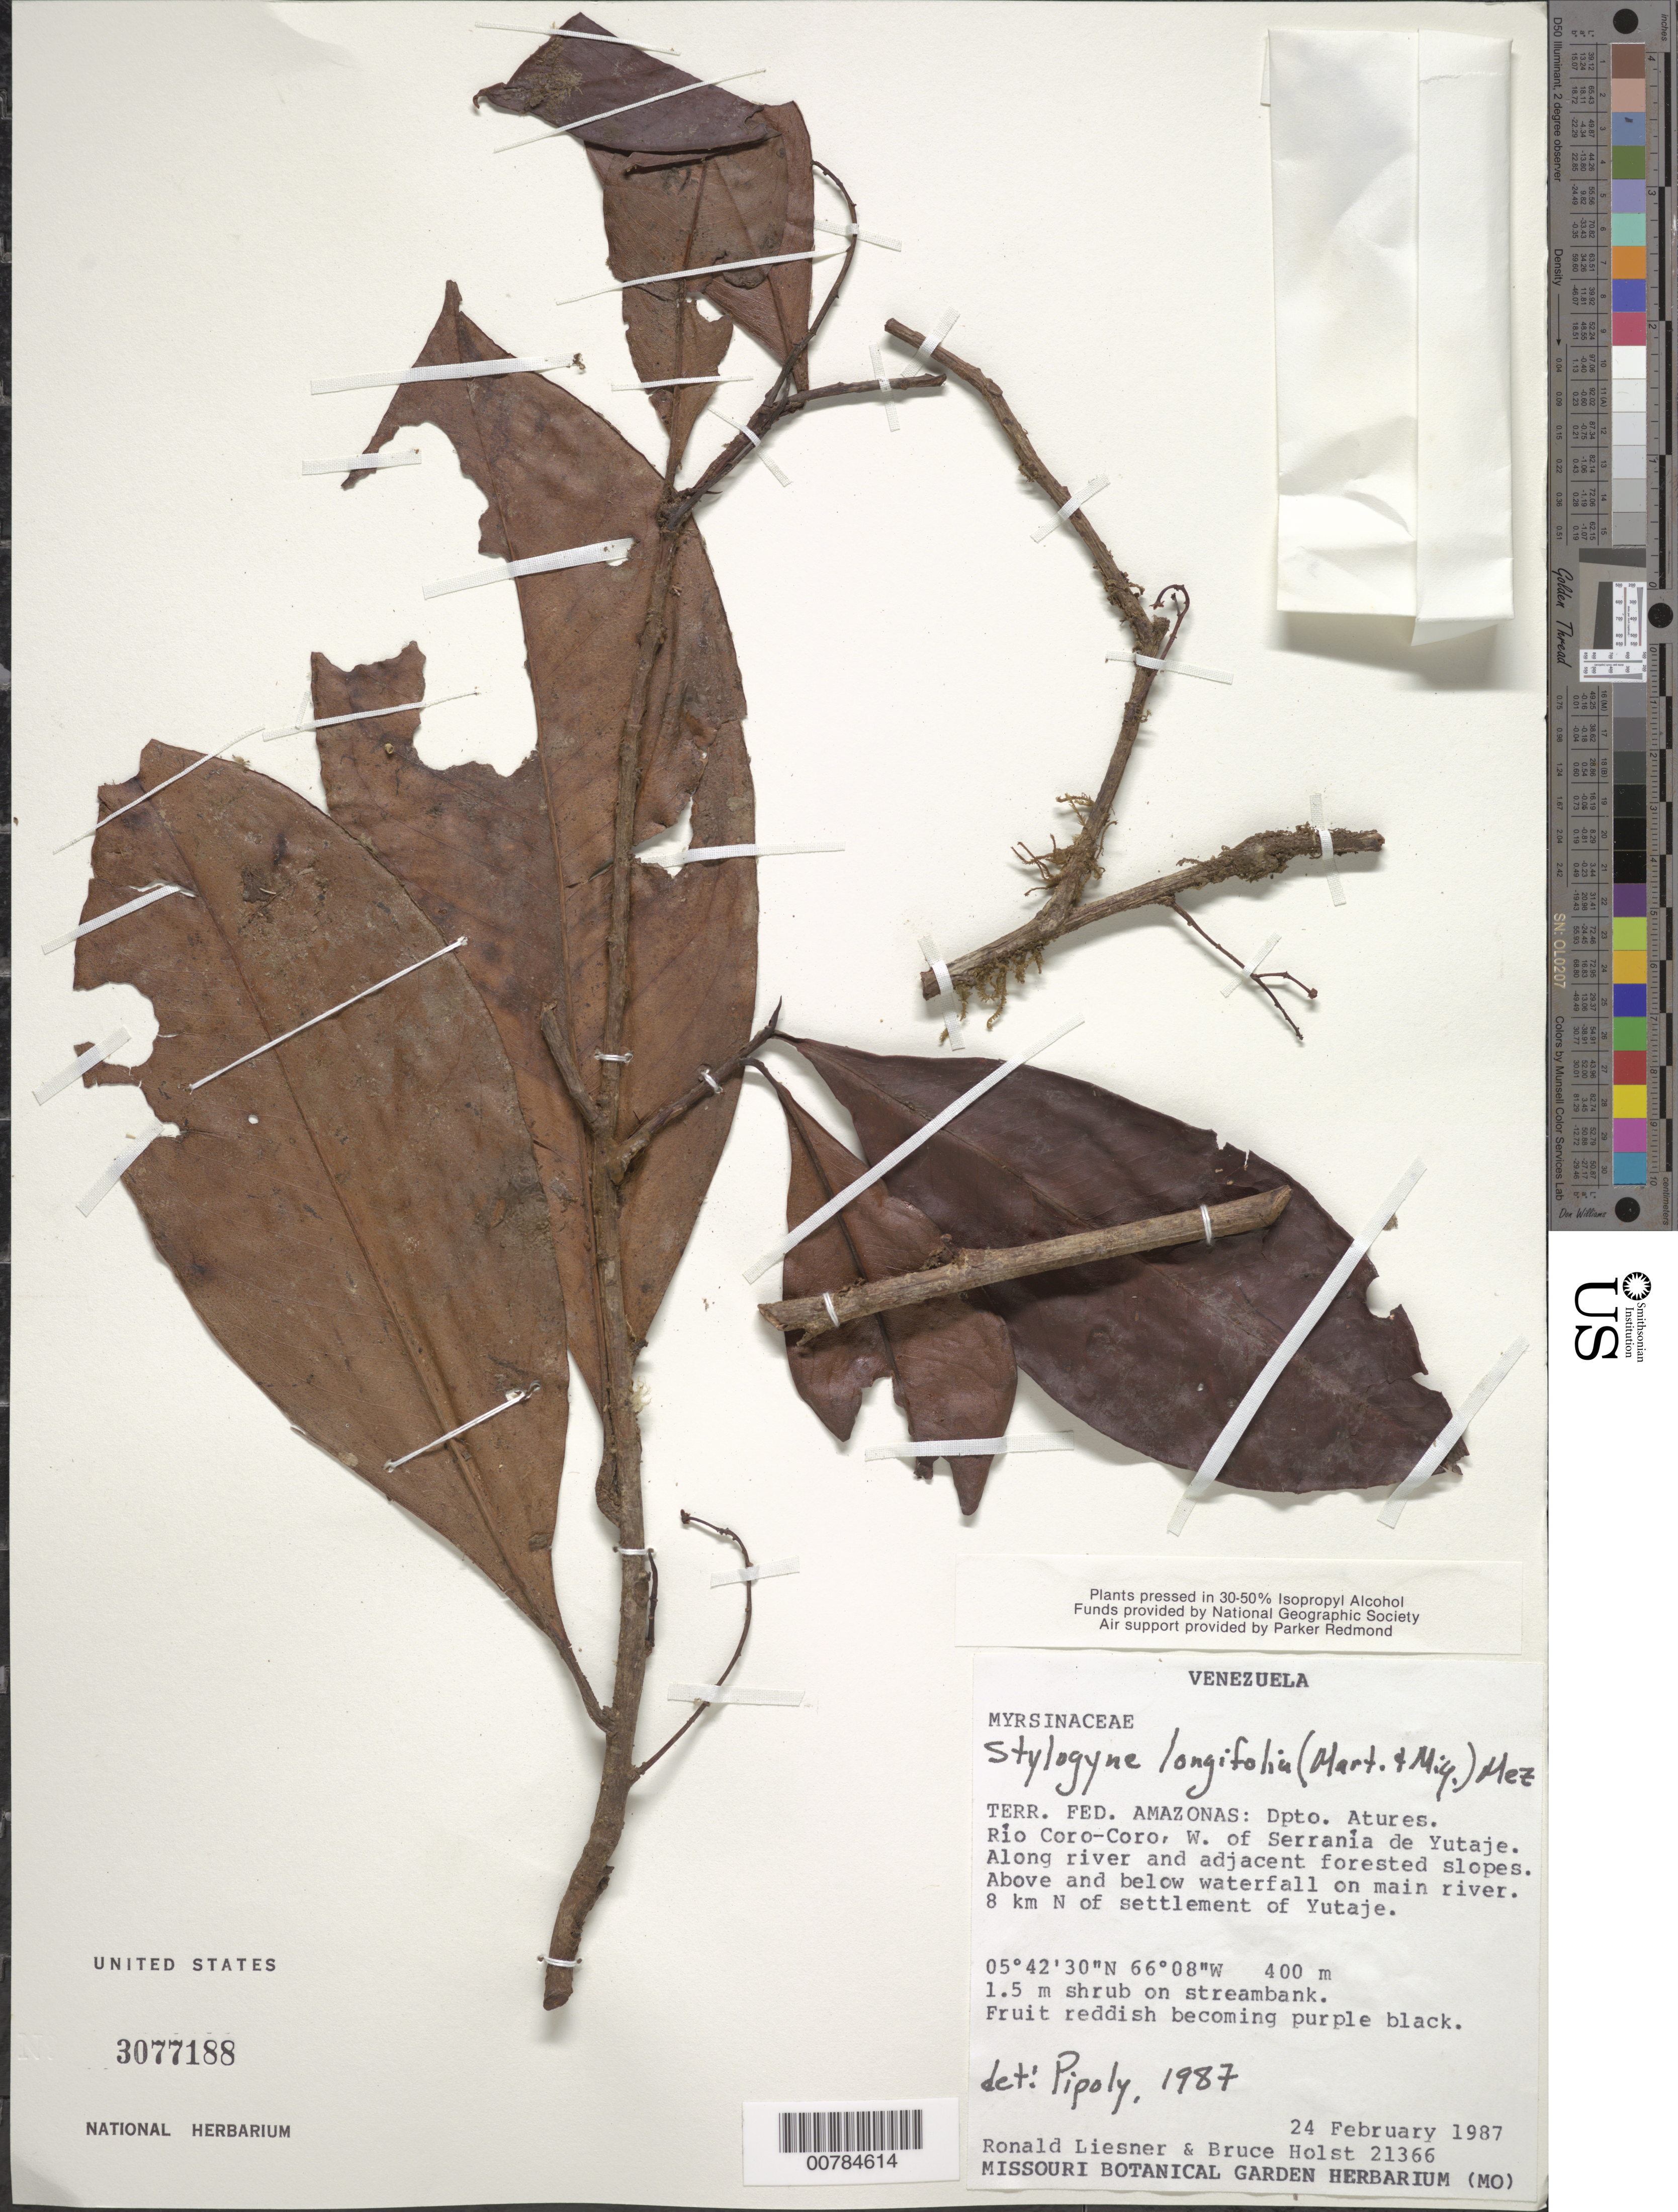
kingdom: Plantae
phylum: Tracheophyta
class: Magnoliopsida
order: Ericales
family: Primulaceae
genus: Stylogyne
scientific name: Stylogyne longifolia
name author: Mez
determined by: Pipoly, J. J., III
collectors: R. L. Liesner & B. Holst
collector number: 21366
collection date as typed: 24-Feb-87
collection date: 1987-02-24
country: Venezuela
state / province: Amazonas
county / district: Atures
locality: Río Coro-Coro, W of Serrania de Yutajé, 8 km N of settlement of Yutajé, above and below waterfall on main river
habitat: Along river and adjacent forested slopes, on streambank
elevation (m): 400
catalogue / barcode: US 3077188